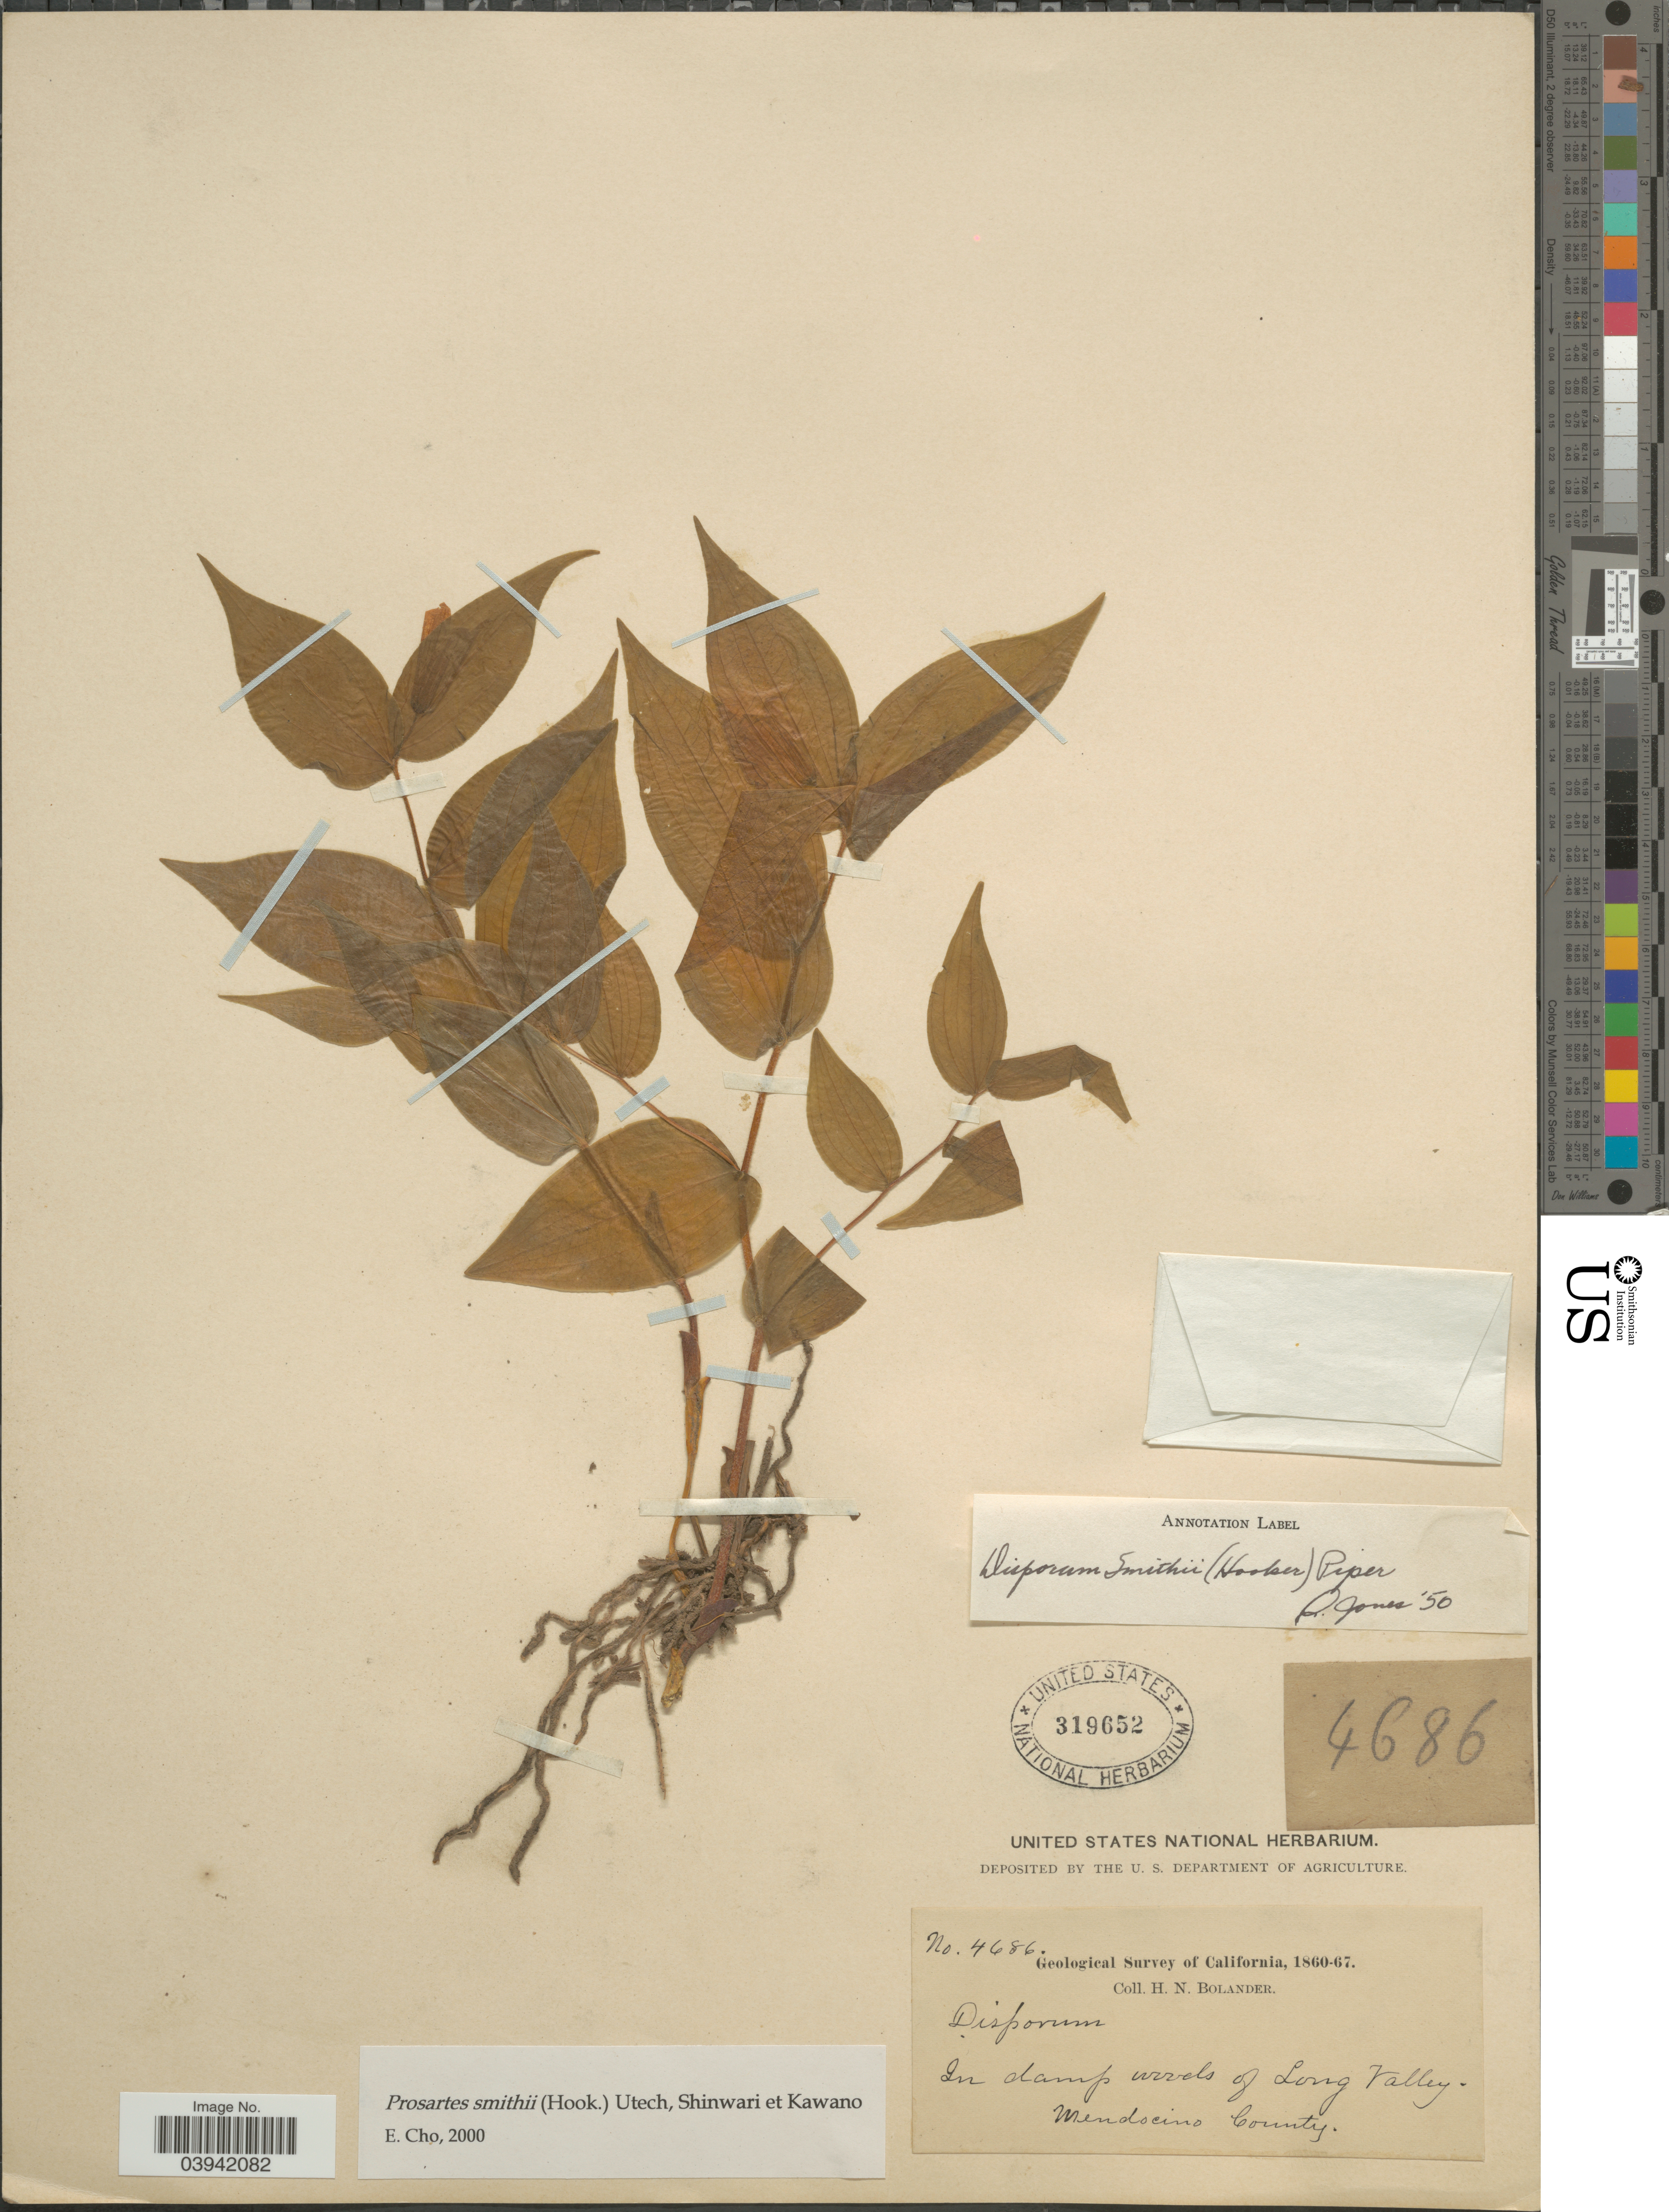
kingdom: Plantae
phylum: Tracheophyta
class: Liliopsida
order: Liliales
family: Liliaceae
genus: Prosartes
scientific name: Prosartes smithii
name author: (Hook.) Utech et al.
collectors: H. Bolander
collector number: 4686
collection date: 1860/1867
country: United States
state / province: California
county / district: Mendocino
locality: In damp woods of Long Valley. Mendocino County.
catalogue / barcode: US 319652